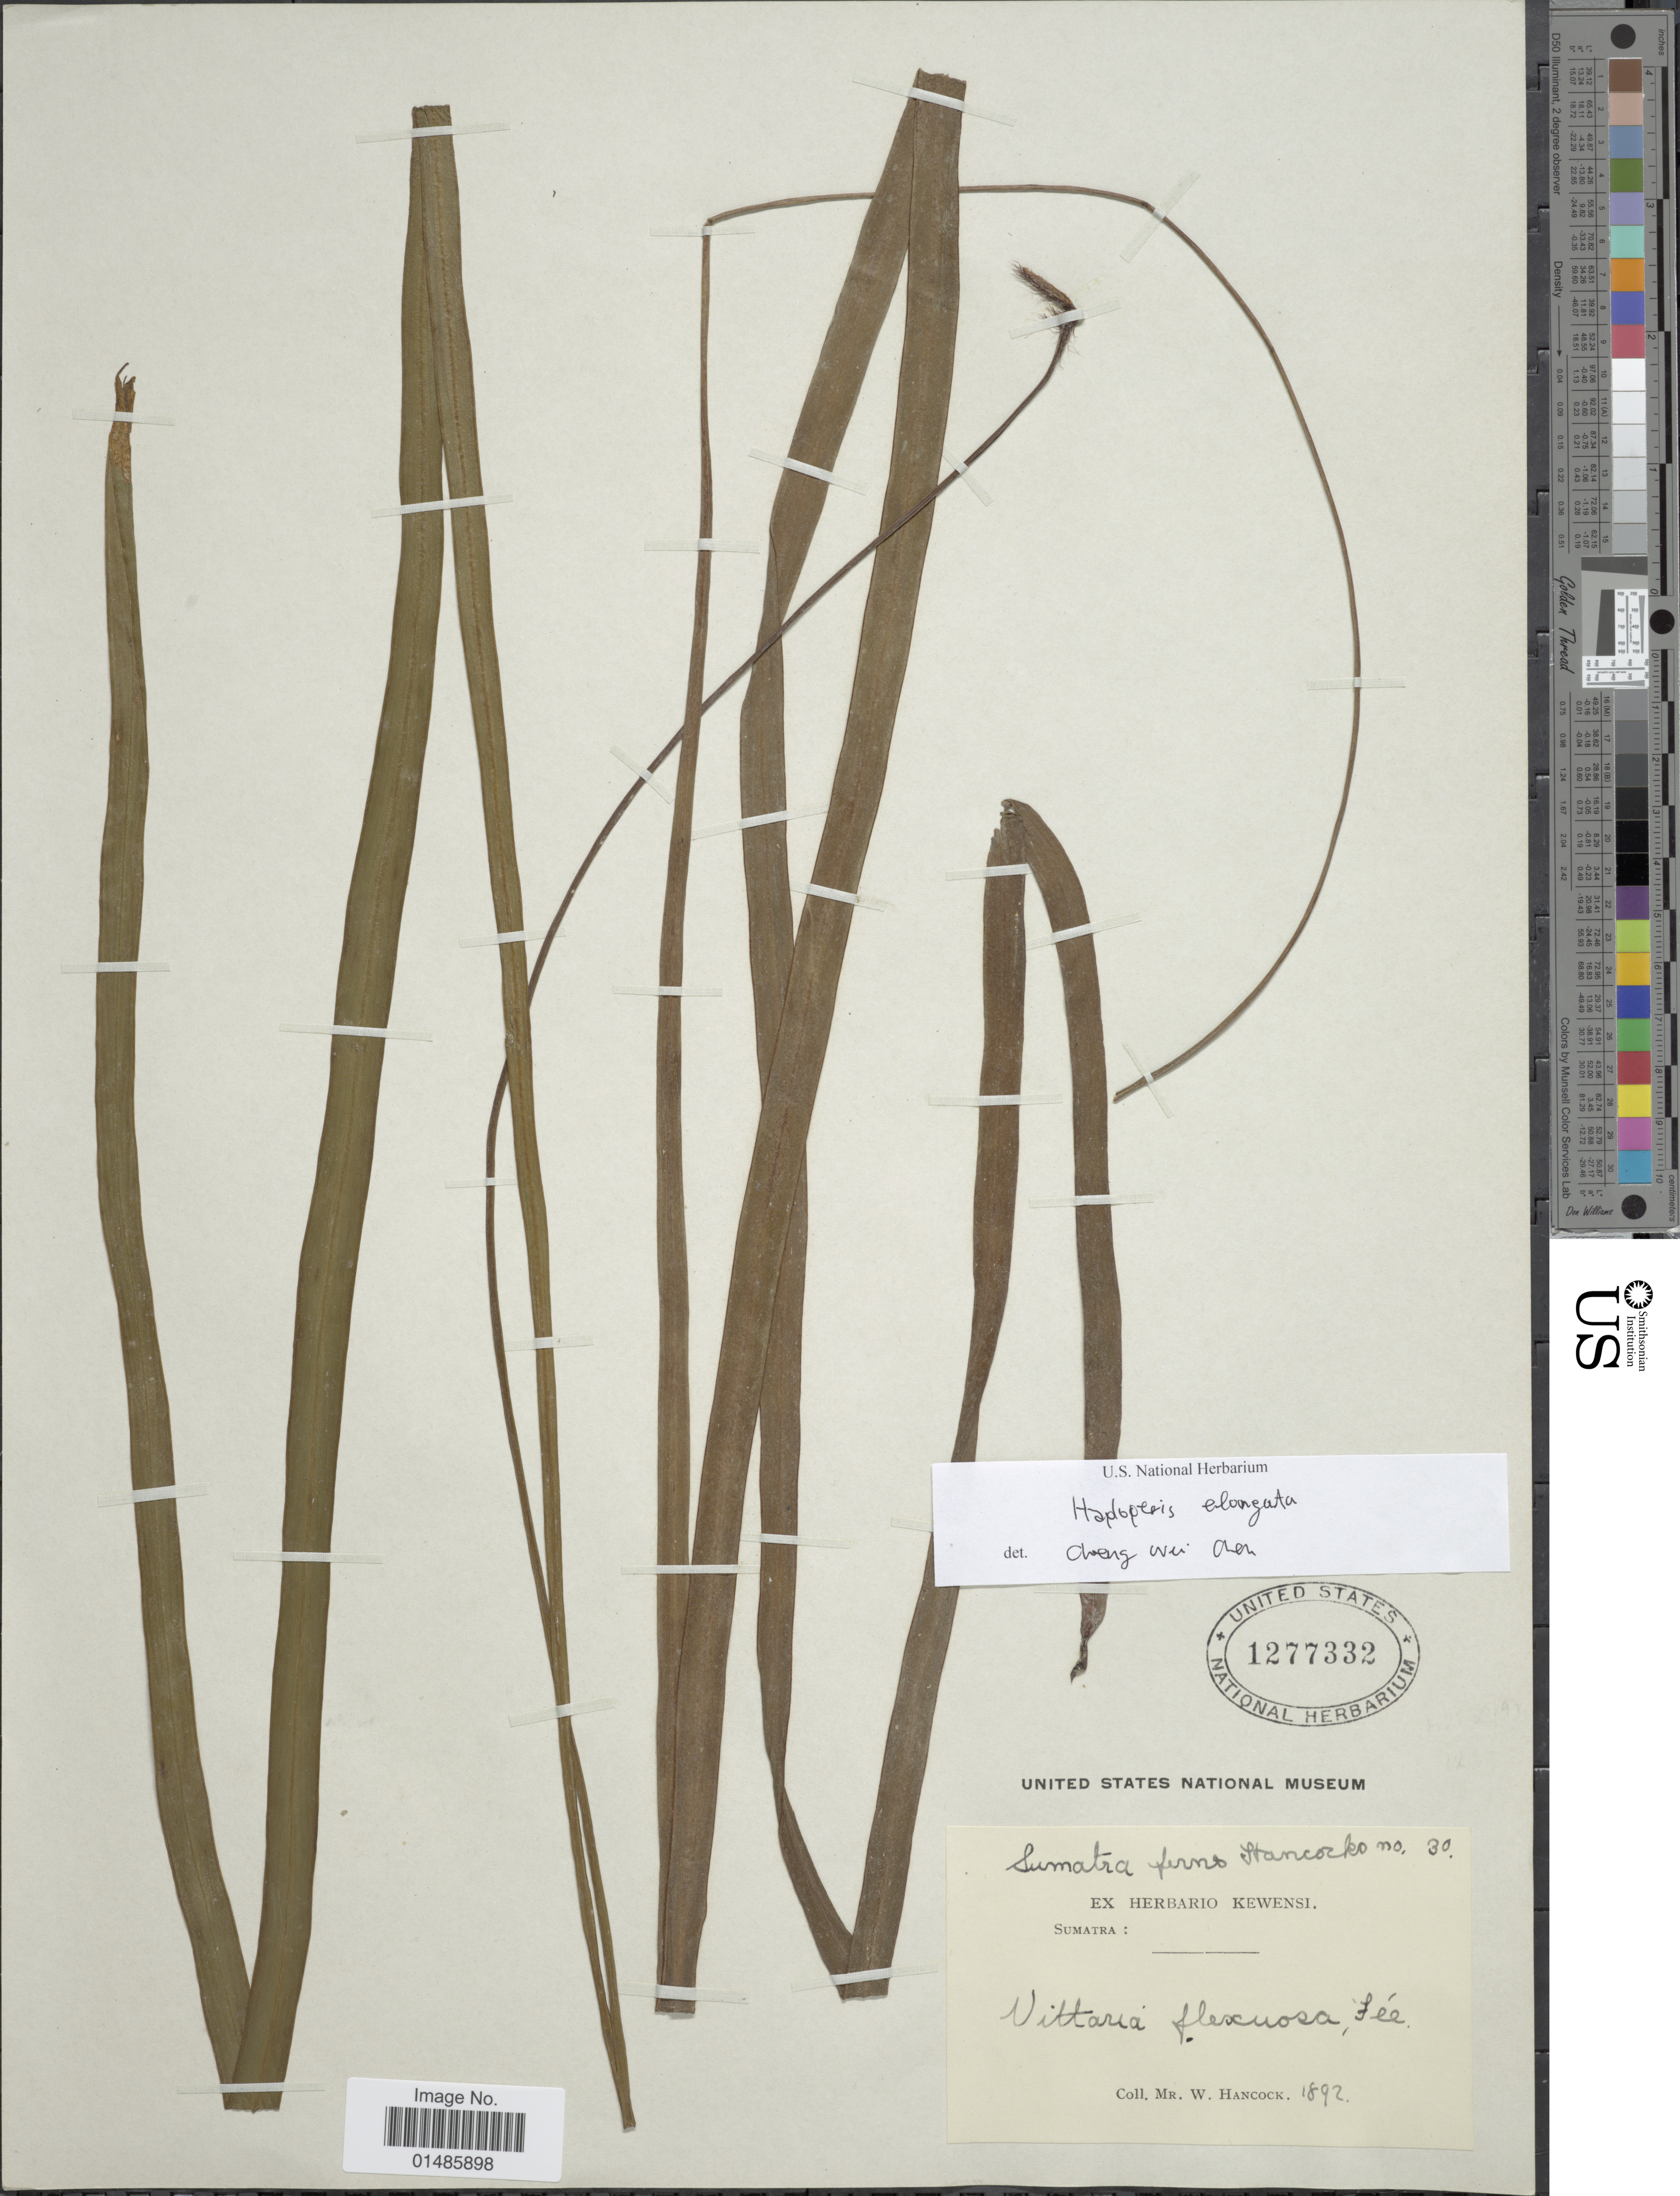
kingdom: Plantae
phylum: Tracheophyta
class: Polypodiopsida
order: Polypodiales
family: Pteridaceae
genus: Haplopteris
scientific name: Haplopteris elongata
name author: (Sw.) Crane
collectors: W. Hancock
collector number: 30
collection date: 1892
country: Indonesia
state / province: Sumatra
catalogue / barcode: US 1277332